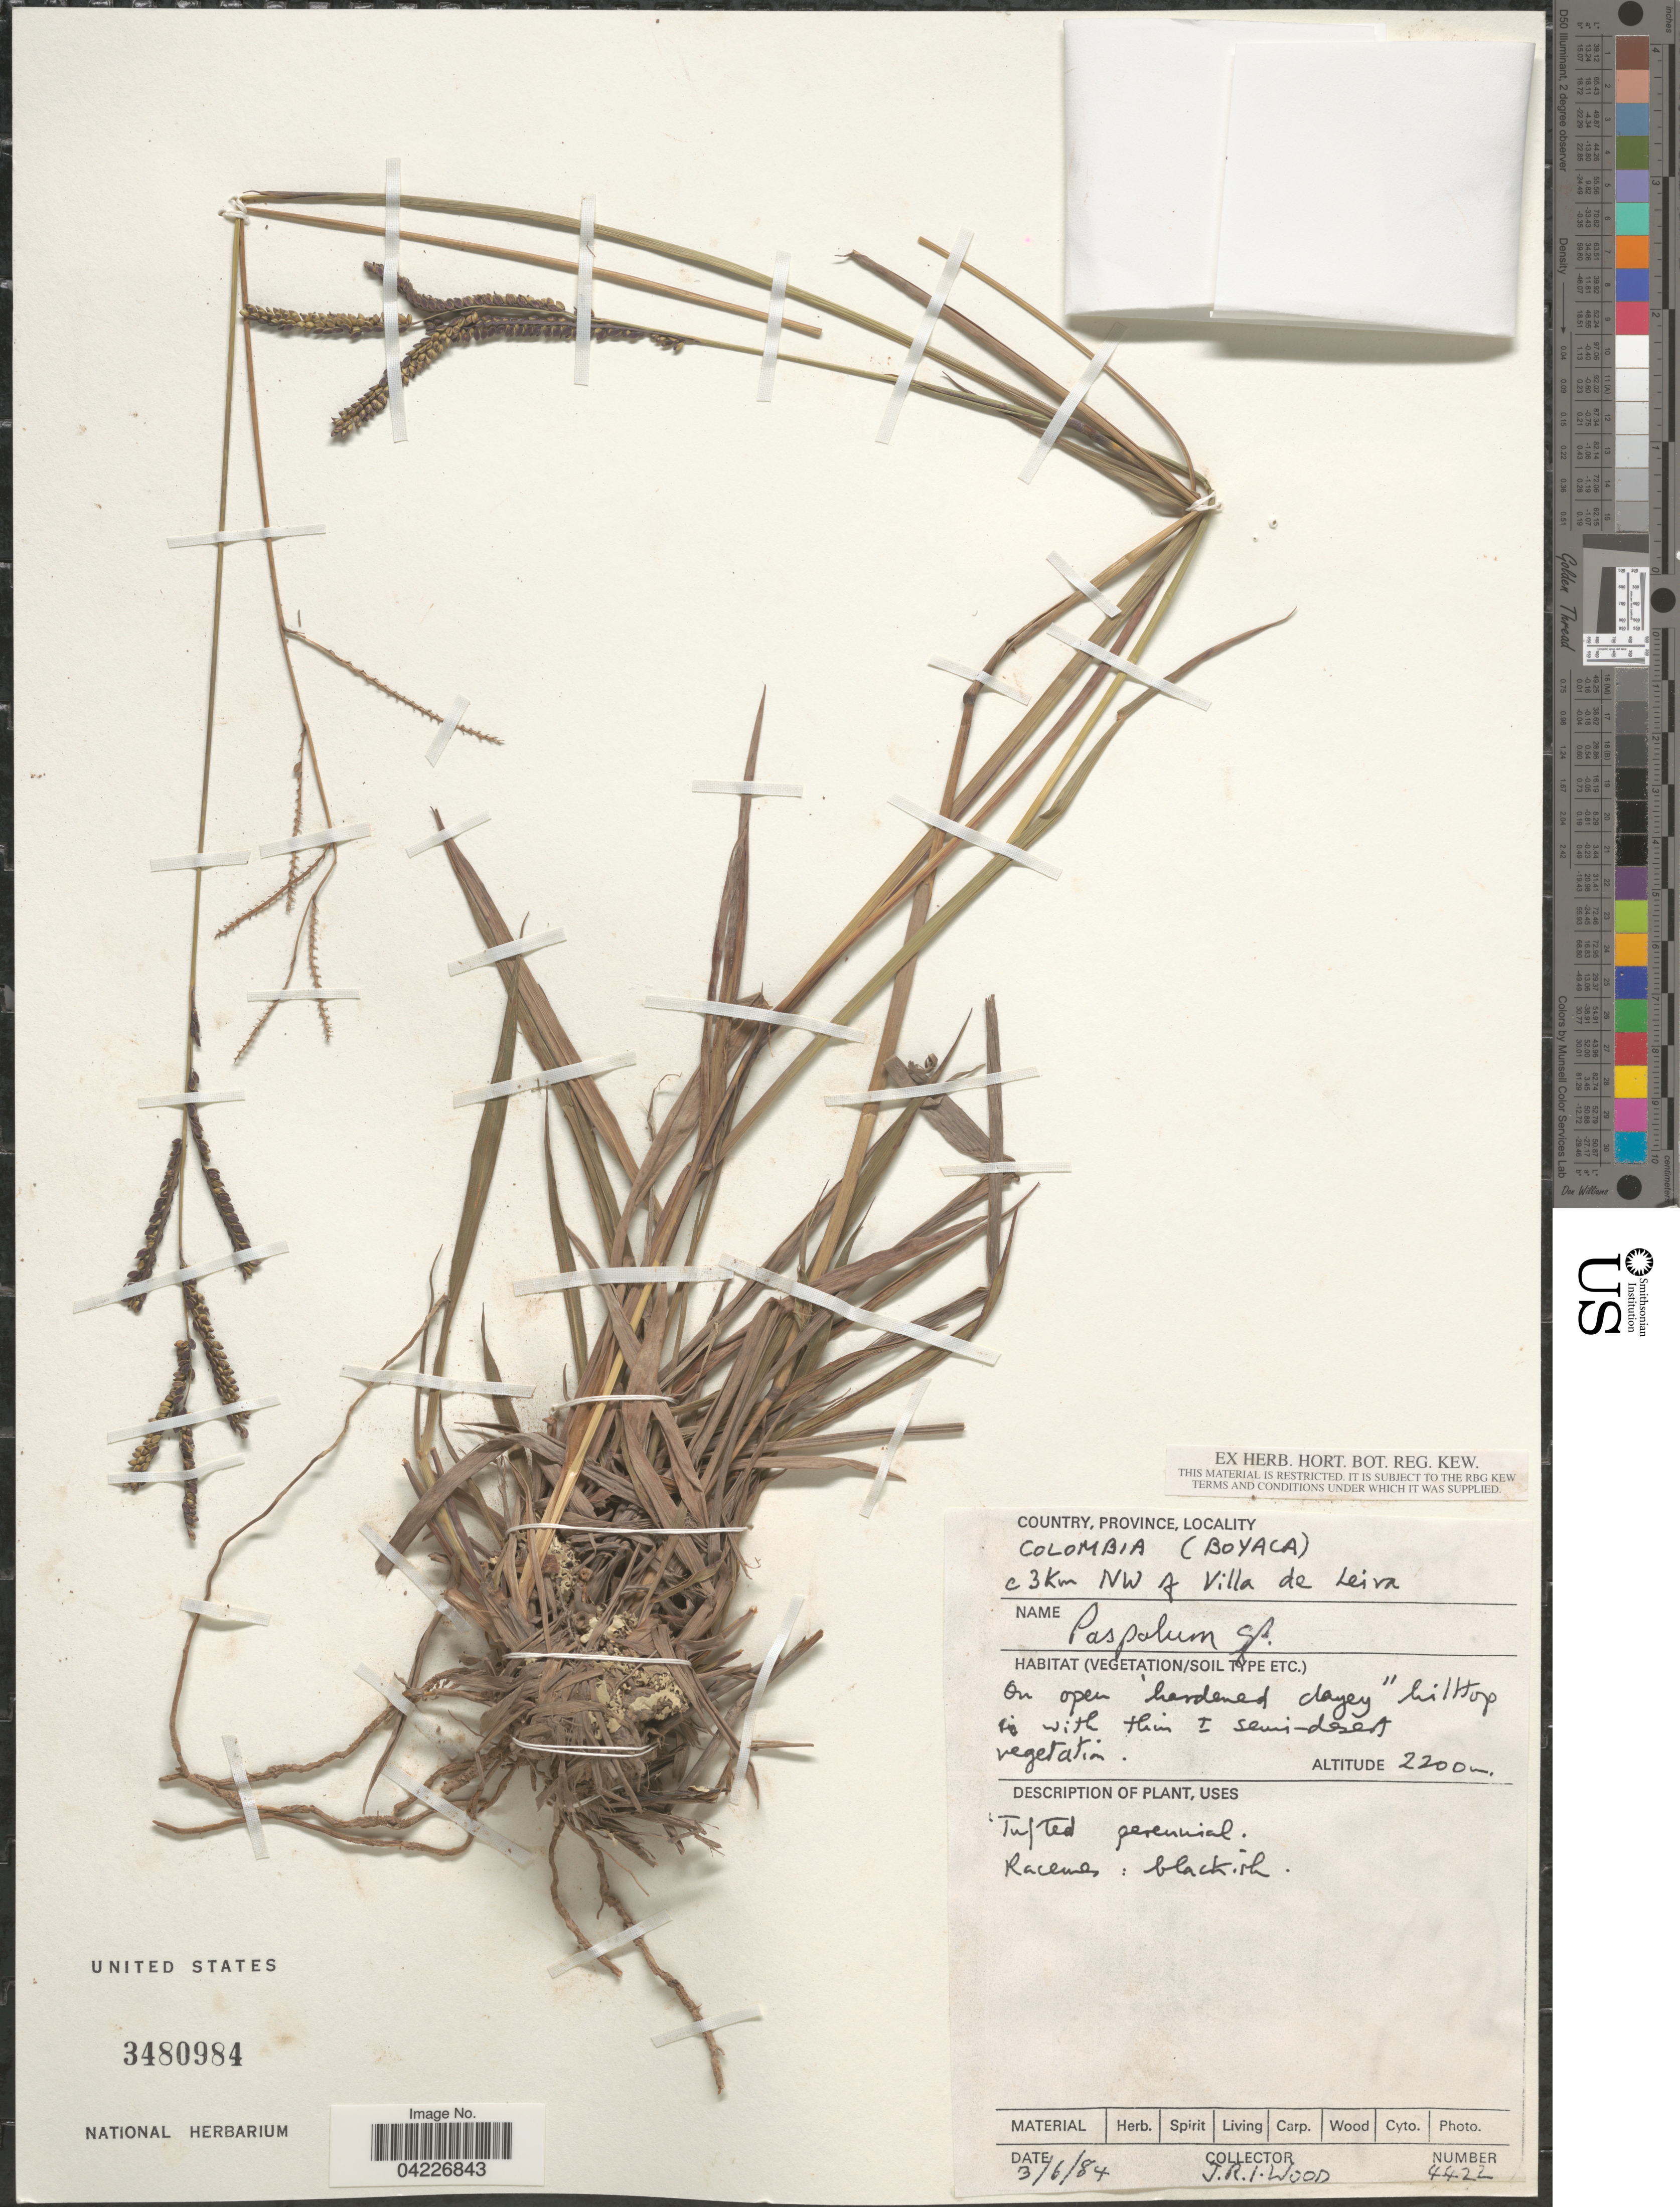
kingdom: Plantae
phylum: Tracheophyta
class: Liliopsida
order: Poales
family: Poaceae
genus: Paspalum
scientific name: Paspalum sp.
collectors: J. R. I. Wood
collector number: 4422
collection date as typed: Transcribed d/m/y: 3/6/84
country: Colombia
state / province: Boyacá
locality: C 3 Km NW of Villa de Leira.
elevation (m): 2200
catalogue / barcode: US 3480984